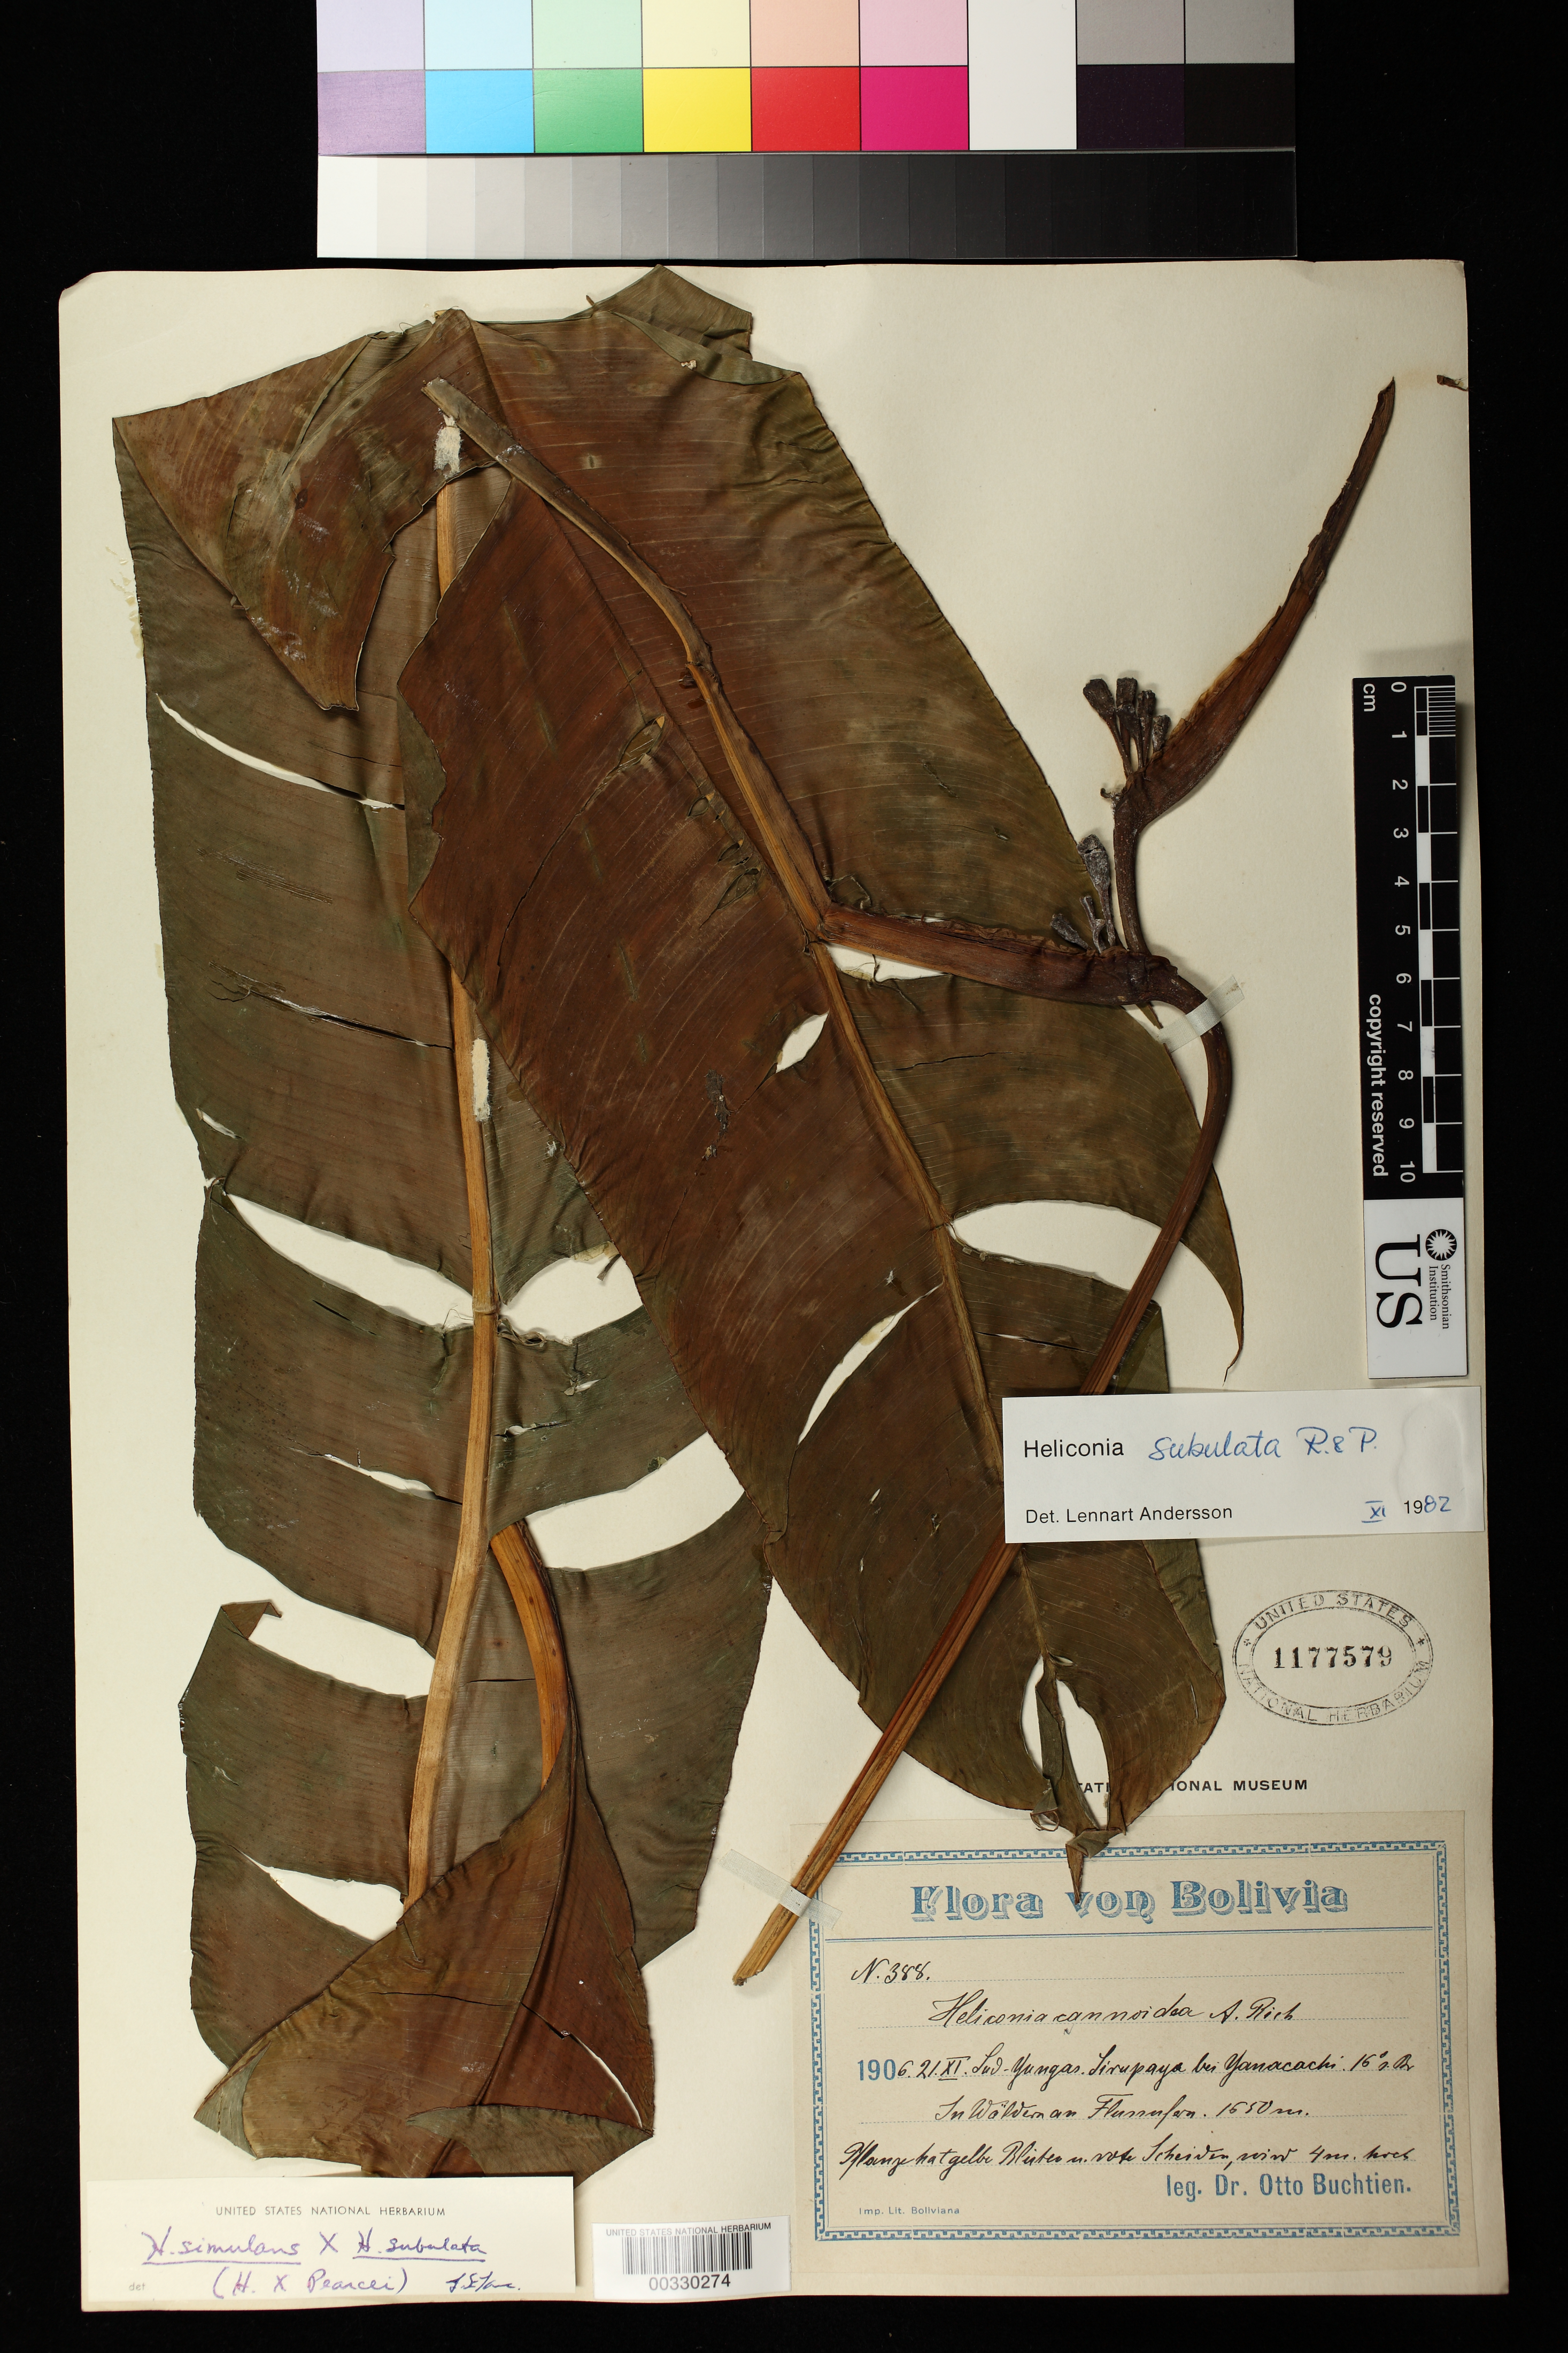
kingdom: Plantae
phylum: Tracheophyta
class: Liliopsida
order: Zingiberales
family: Heliconiaceae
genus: Heliconia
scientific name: Heliconia subulata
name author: Ruiz & Pav.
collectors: O. Buchtien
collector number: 388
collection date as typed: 21 Nov 1906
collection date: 1906-11-21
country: Bolivia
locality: Sud-Yungas, Sirupaya near Yanacachi.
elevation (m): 1650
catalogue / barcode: US 1177579